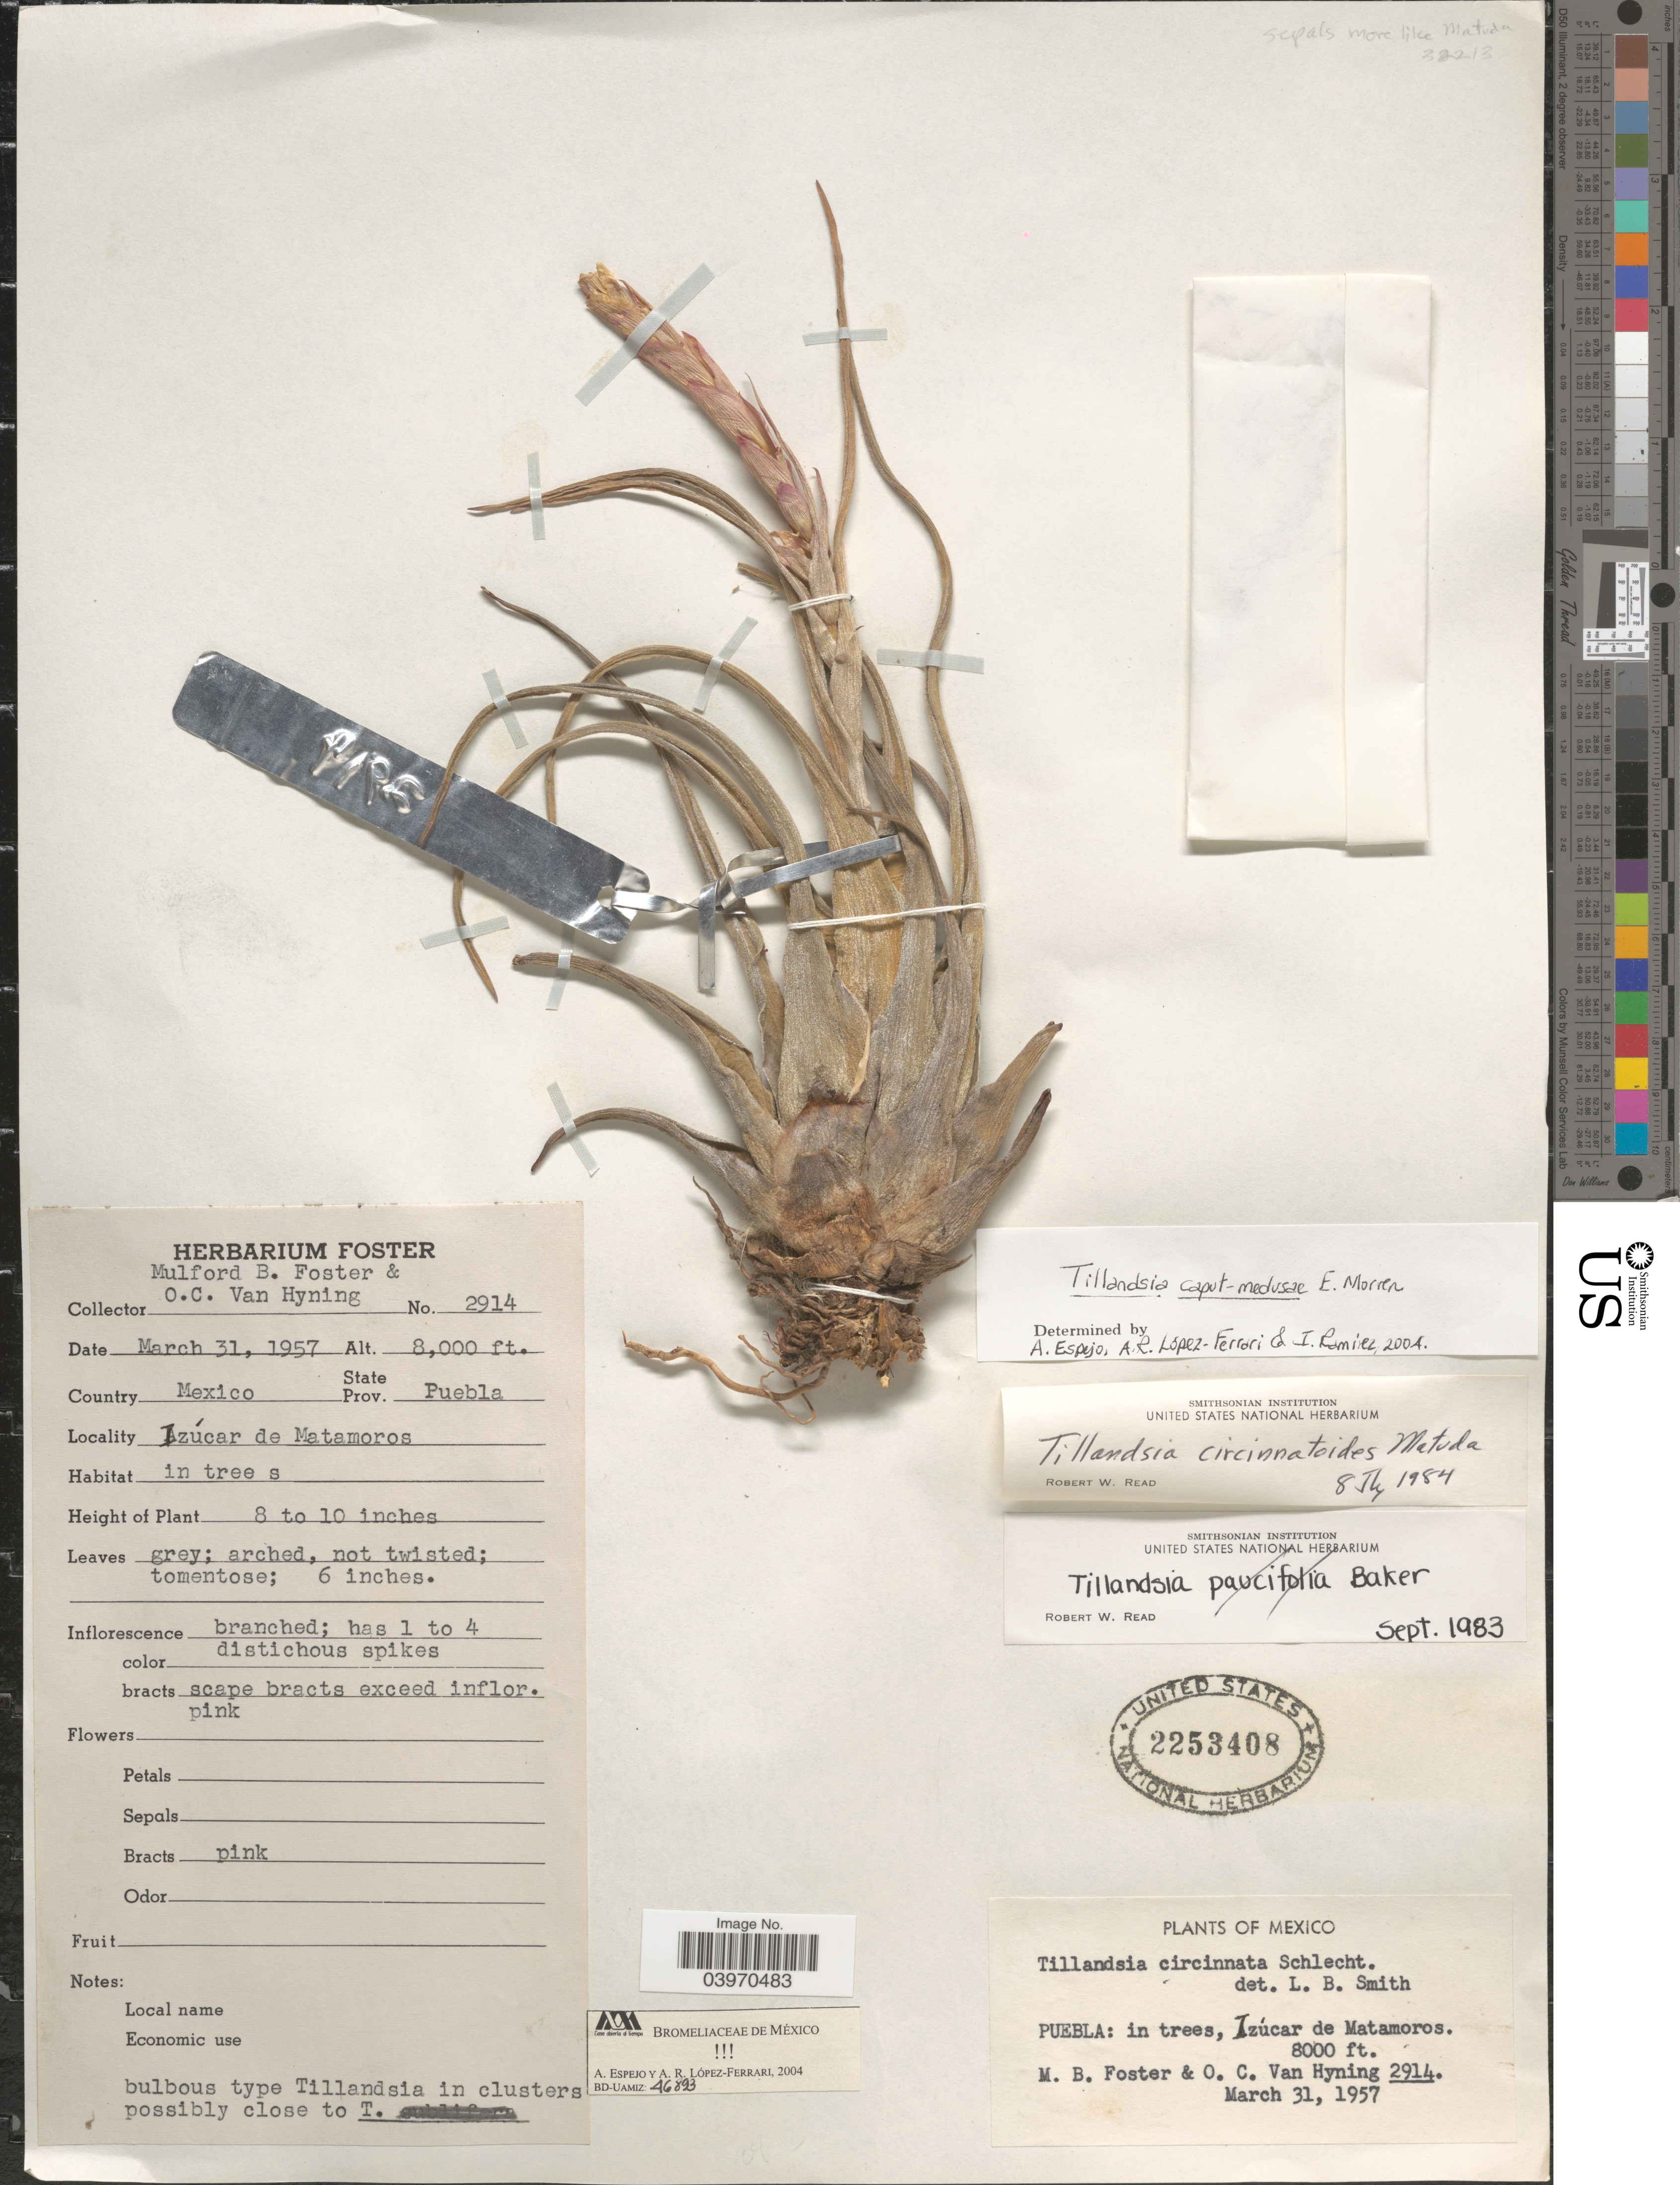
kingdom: Plantae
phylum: Tracheophyta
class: Liliopsida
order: Poales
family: Bromeliaceae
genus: Tillandsia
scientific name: Tillandsia caput-medusae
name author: É. Morren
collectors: M. B. Foster & O. Van Hyning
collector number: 2914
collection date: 1957-03-31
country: Mexico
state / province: Puebla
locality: Izúcar de Matamoros.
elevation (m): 2438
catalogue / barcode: US 2253408